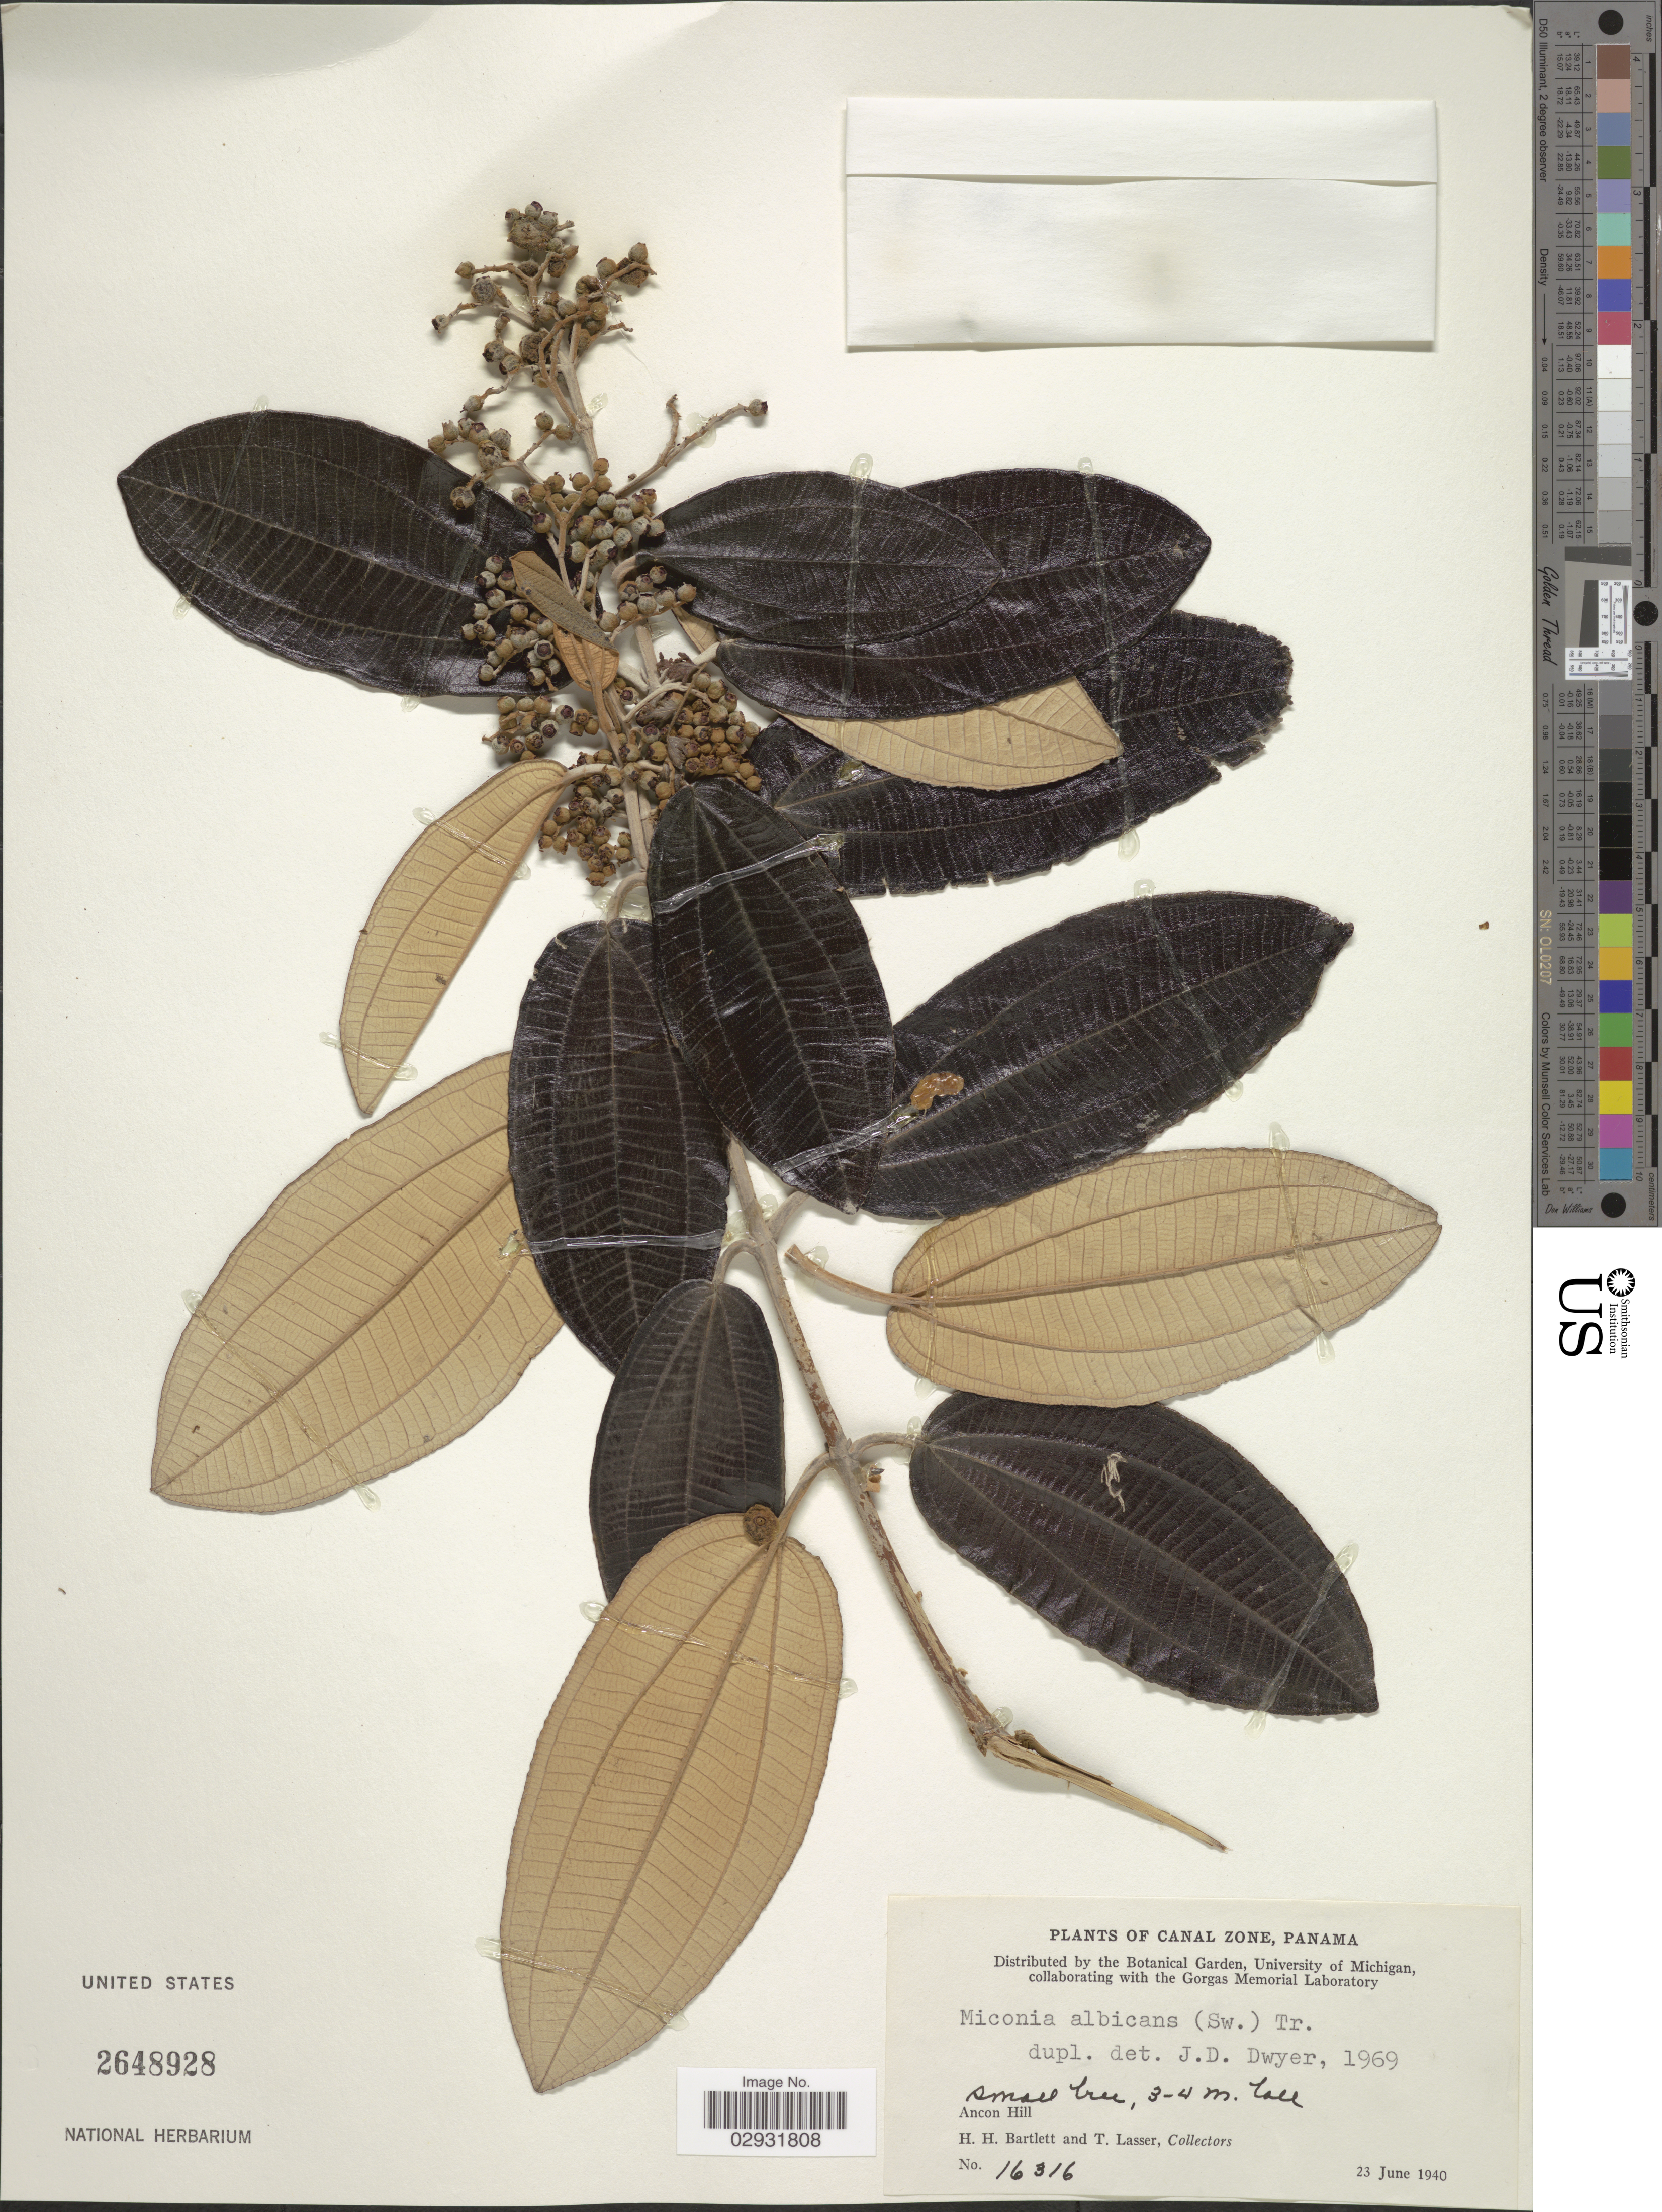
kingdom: Plantae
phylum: Tracheophyta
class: Magnoliopsida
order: Myrtales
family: Melastomataceae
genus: Miconia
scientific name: Miconia albicans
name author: (Sw.) Steud.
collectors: H. H. Bartlett & T. Lasser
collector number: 16316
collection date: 1940-06-23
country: Panama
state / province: Colón / Panamá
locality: Canal Zone. Ancon Hill.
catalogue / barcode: US 2648928